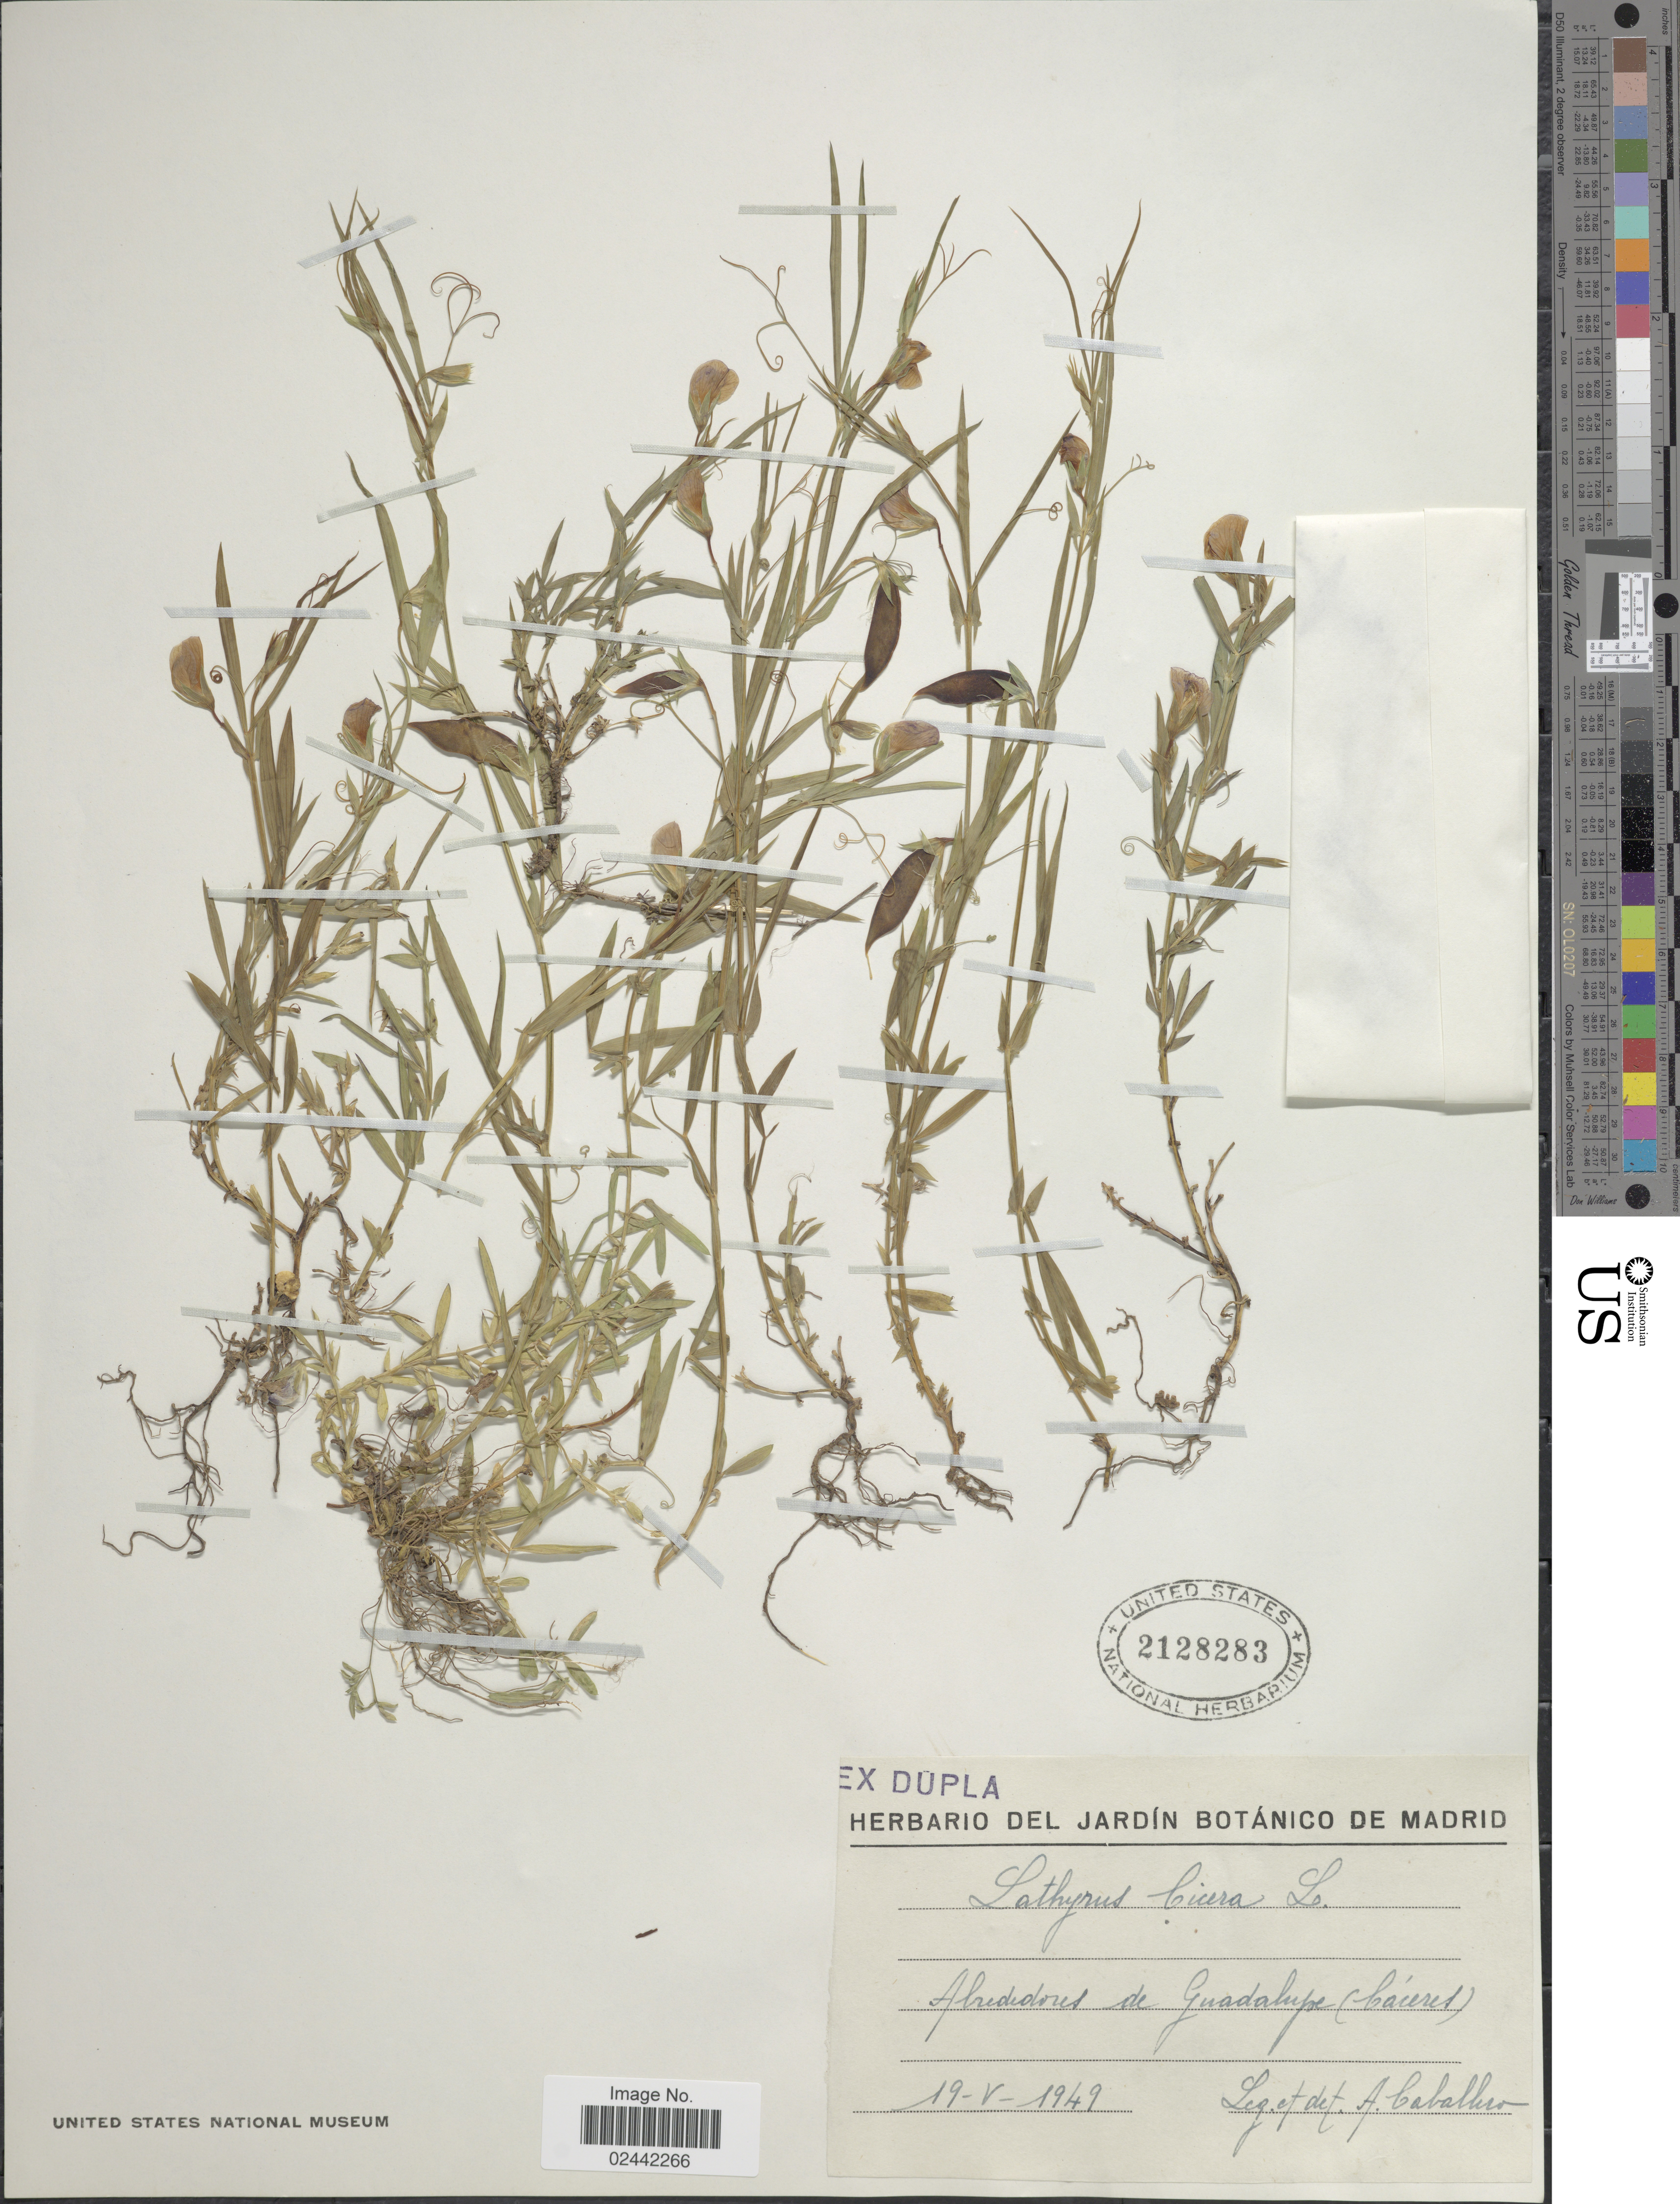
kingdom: Plantae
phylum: Tracheophyta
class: Magnoliopsida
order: Fabales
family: Fabaceae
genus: Lathyrus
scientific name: Lathyrus cicera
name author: L.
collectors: A. Caballero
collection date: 1949-05-19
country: Spain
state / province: Extremadura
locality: Alrededores de Guadalupe (Caieres).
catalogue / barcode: US 2128283